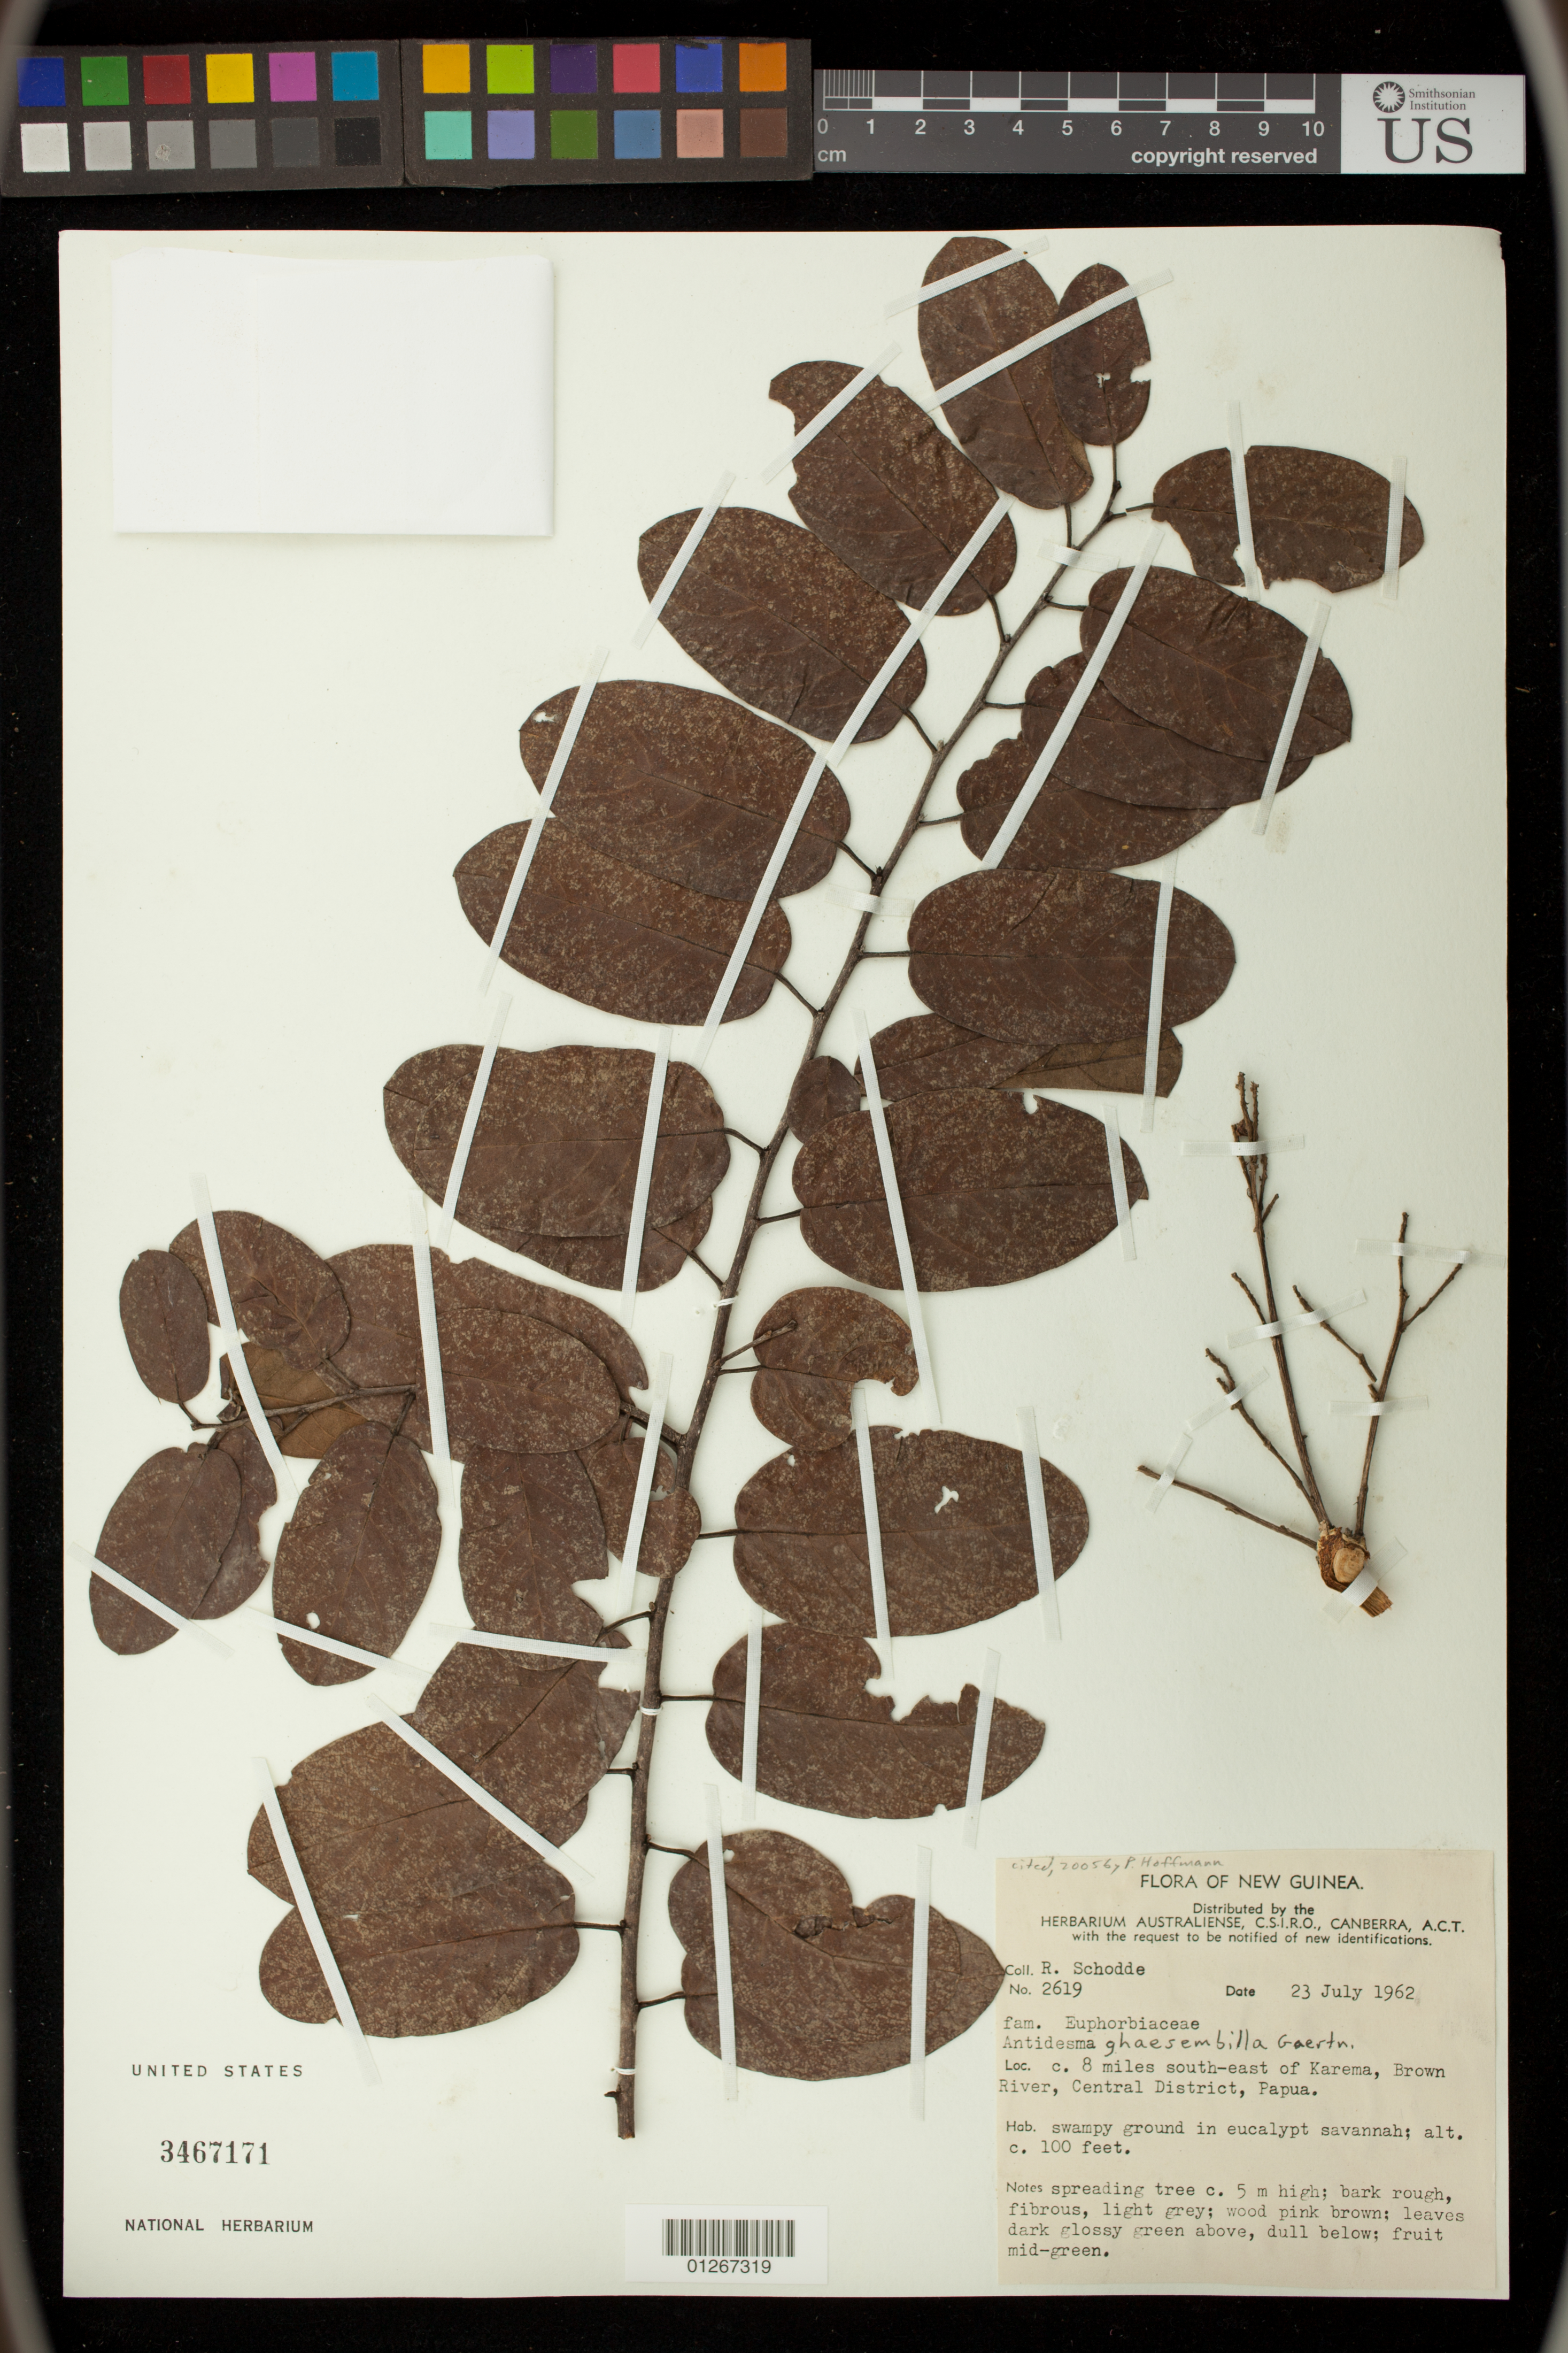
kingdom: Plantae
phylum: Tracheophyta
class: Magnoliopsida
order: Malpighiales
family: Phyllanthaceae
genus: Antidesma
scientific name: Antidesma ghaesembilla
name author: Gaertn.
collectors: R. Schodde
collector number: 2619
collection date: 1962-07-23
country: Papua New Guinea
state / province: Central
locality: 8 miles south-east of Karema, Brown River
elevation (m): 30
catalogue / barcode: US 3467171